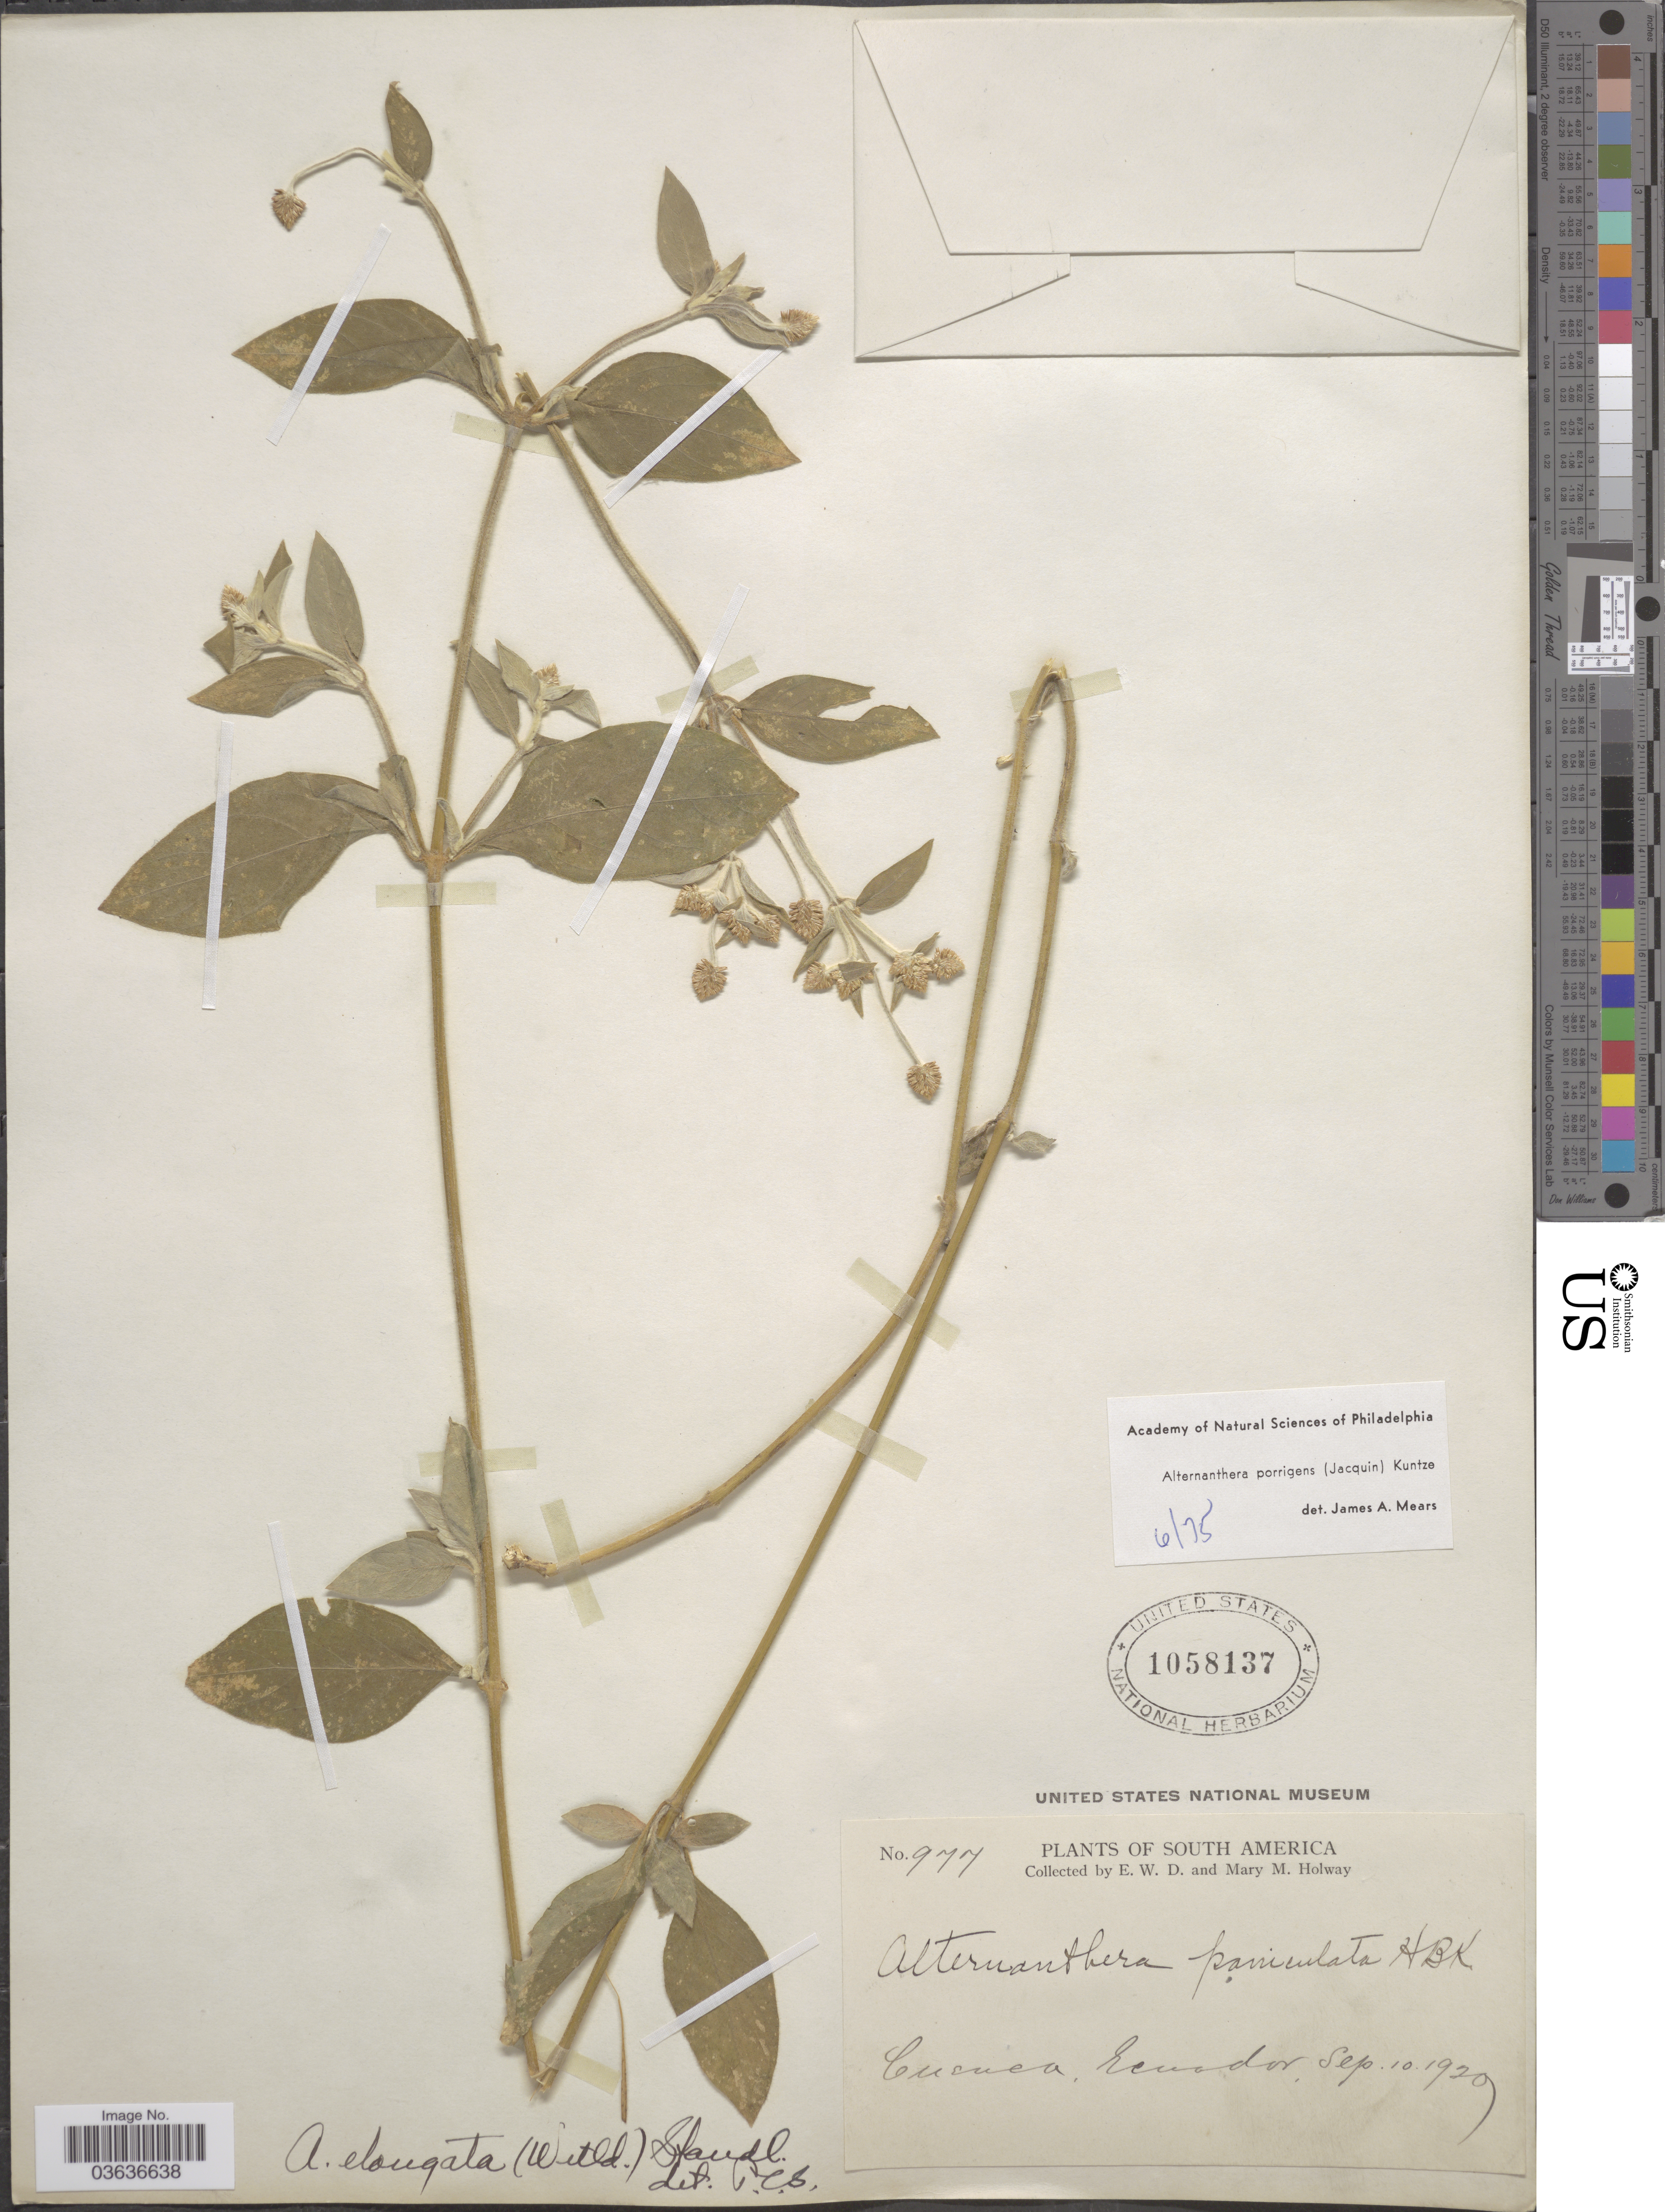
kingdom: Plantae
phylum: Tracheophyta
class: Magnoliopsida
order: Caryophyllales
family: Amaranthaceae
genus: Alternanthera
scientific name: Alternanthera porrigens var. porrigens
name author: (Jacq.) Kuntze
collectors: E. W. D. Holway & M. M. Holway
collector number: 977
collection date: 1929-09-10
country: Ecuador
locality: Cuenca.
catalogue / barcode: US 1058137